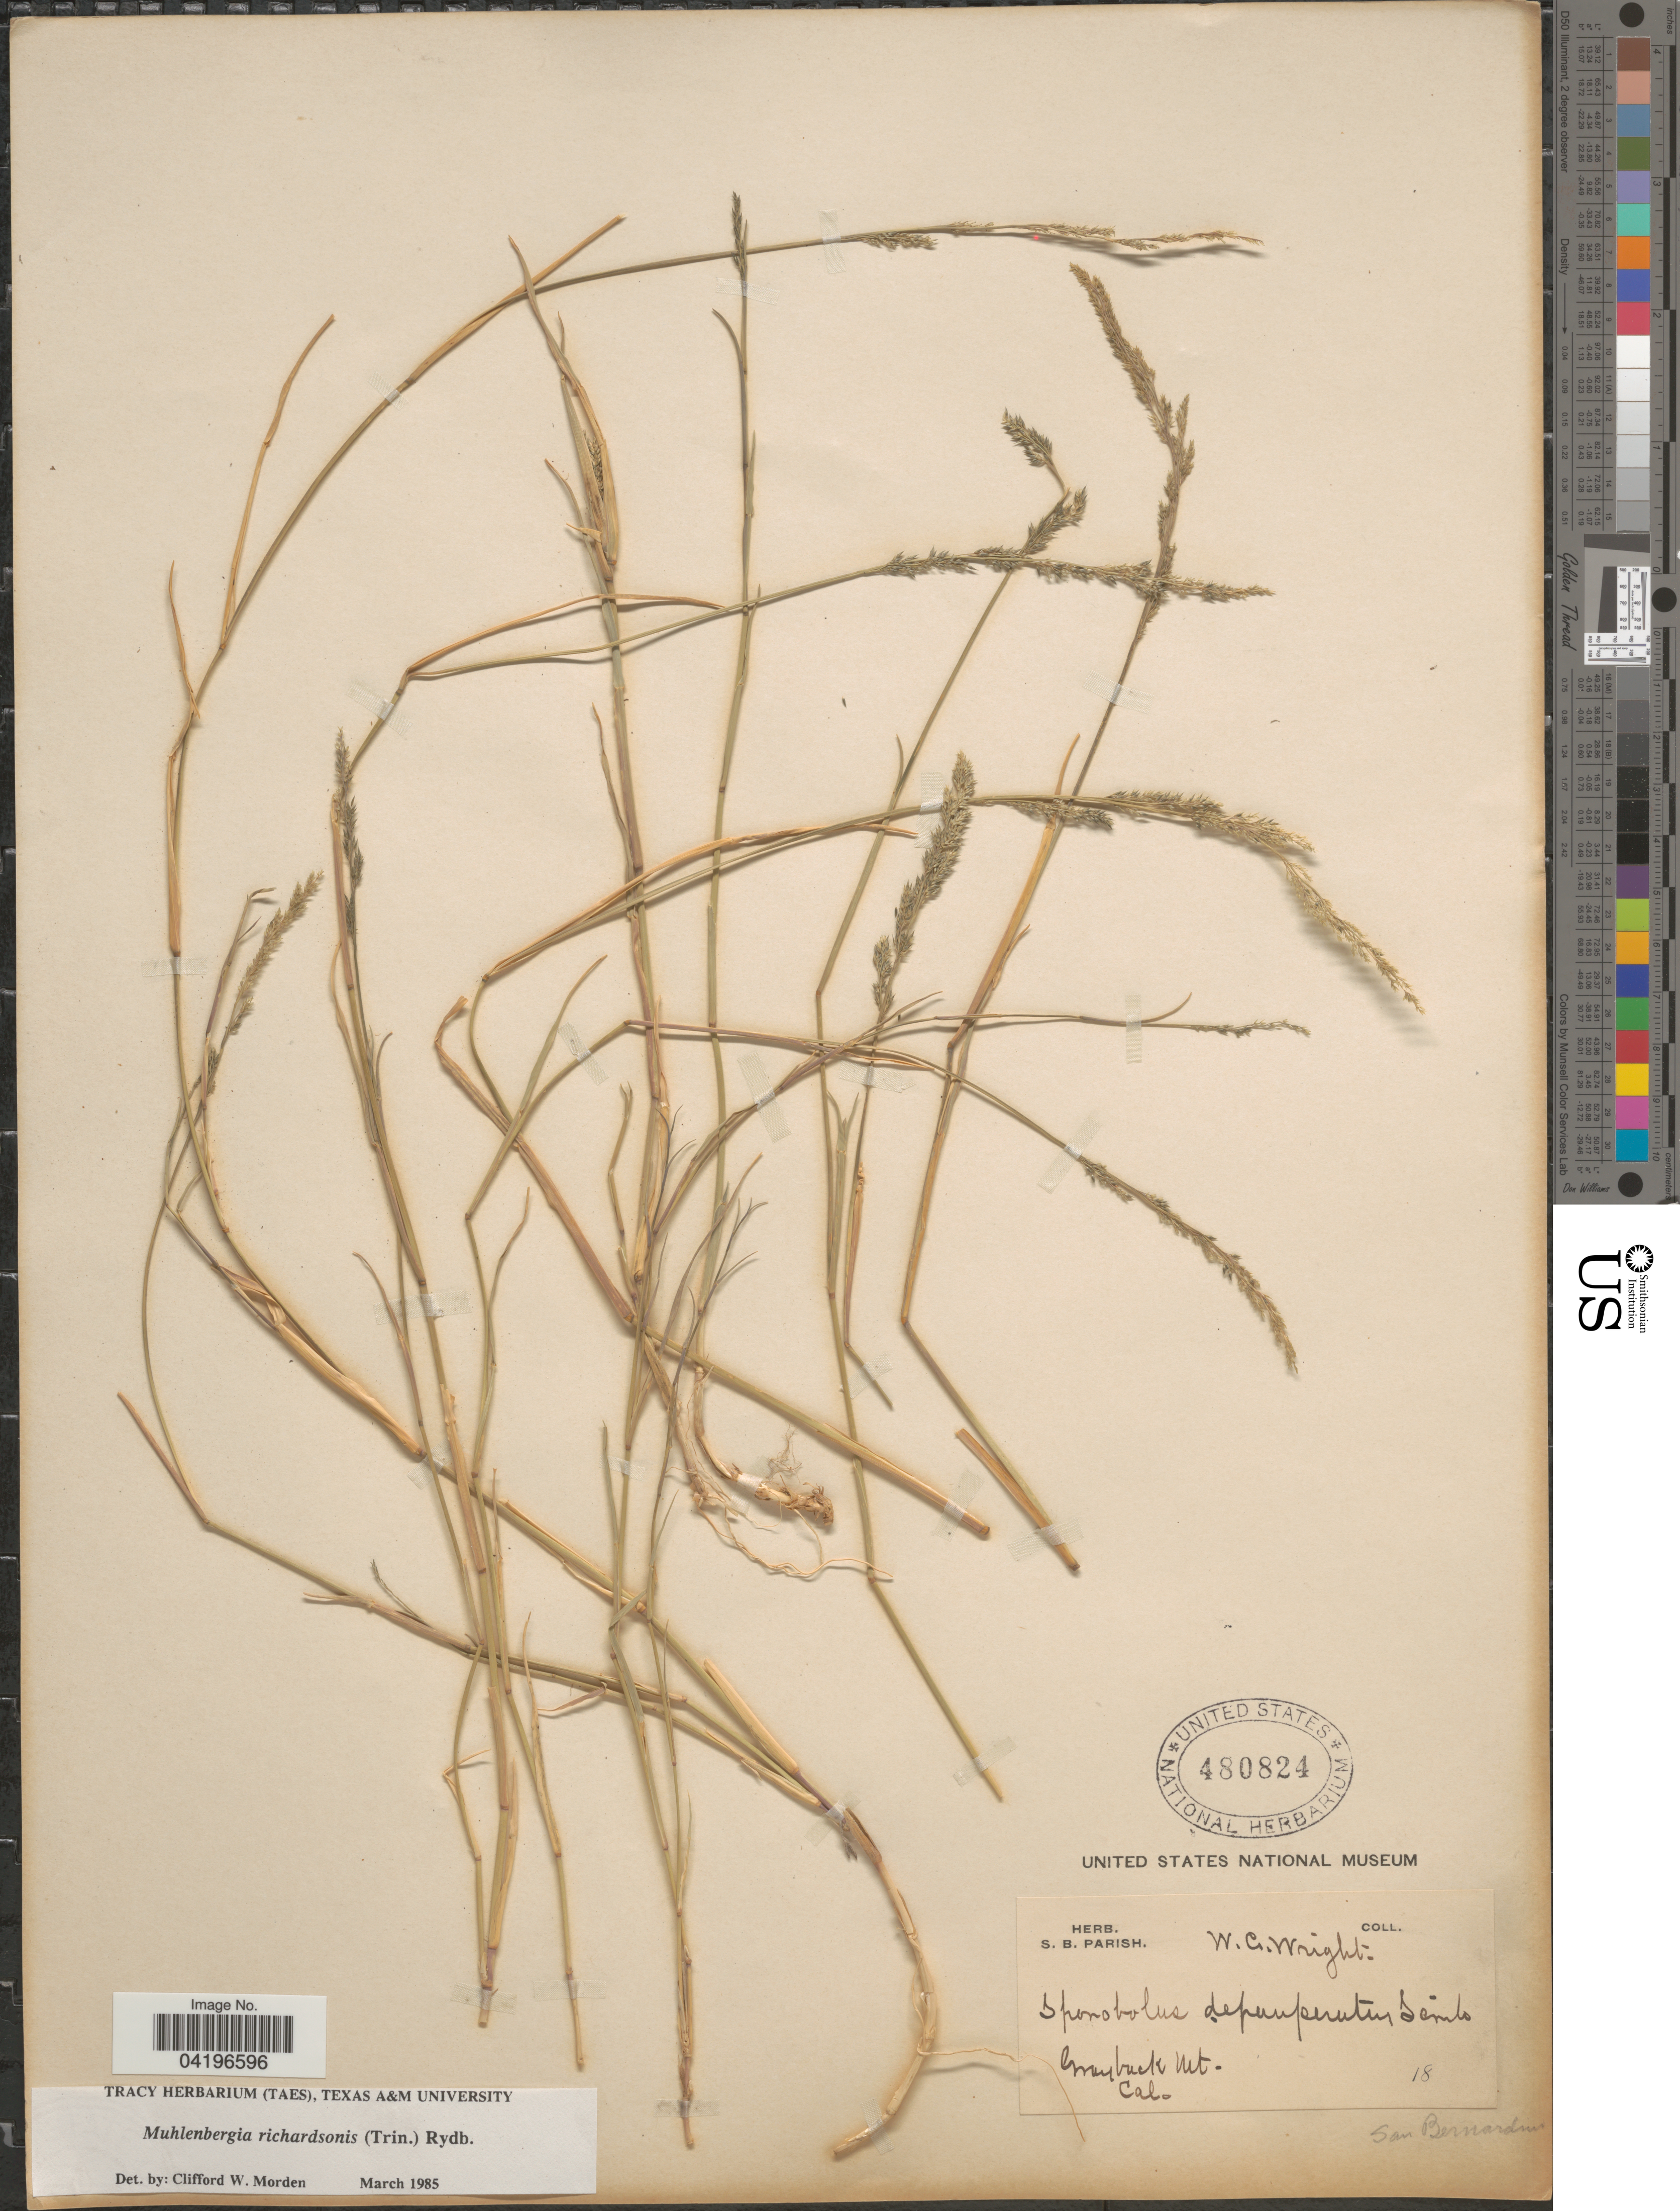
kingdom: Plantae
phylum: Tracheophyta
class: Liliopsida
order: Poales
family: Poaceae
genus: Muhlenbergia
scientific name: Muhlenbergia richardsonis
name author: (Trin.) Rydb.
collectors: W. G. Wright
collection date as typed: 18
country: United States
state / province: California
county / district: San Bernardino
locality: Grayback Mt. San Bernardino.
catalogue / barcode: US 480824